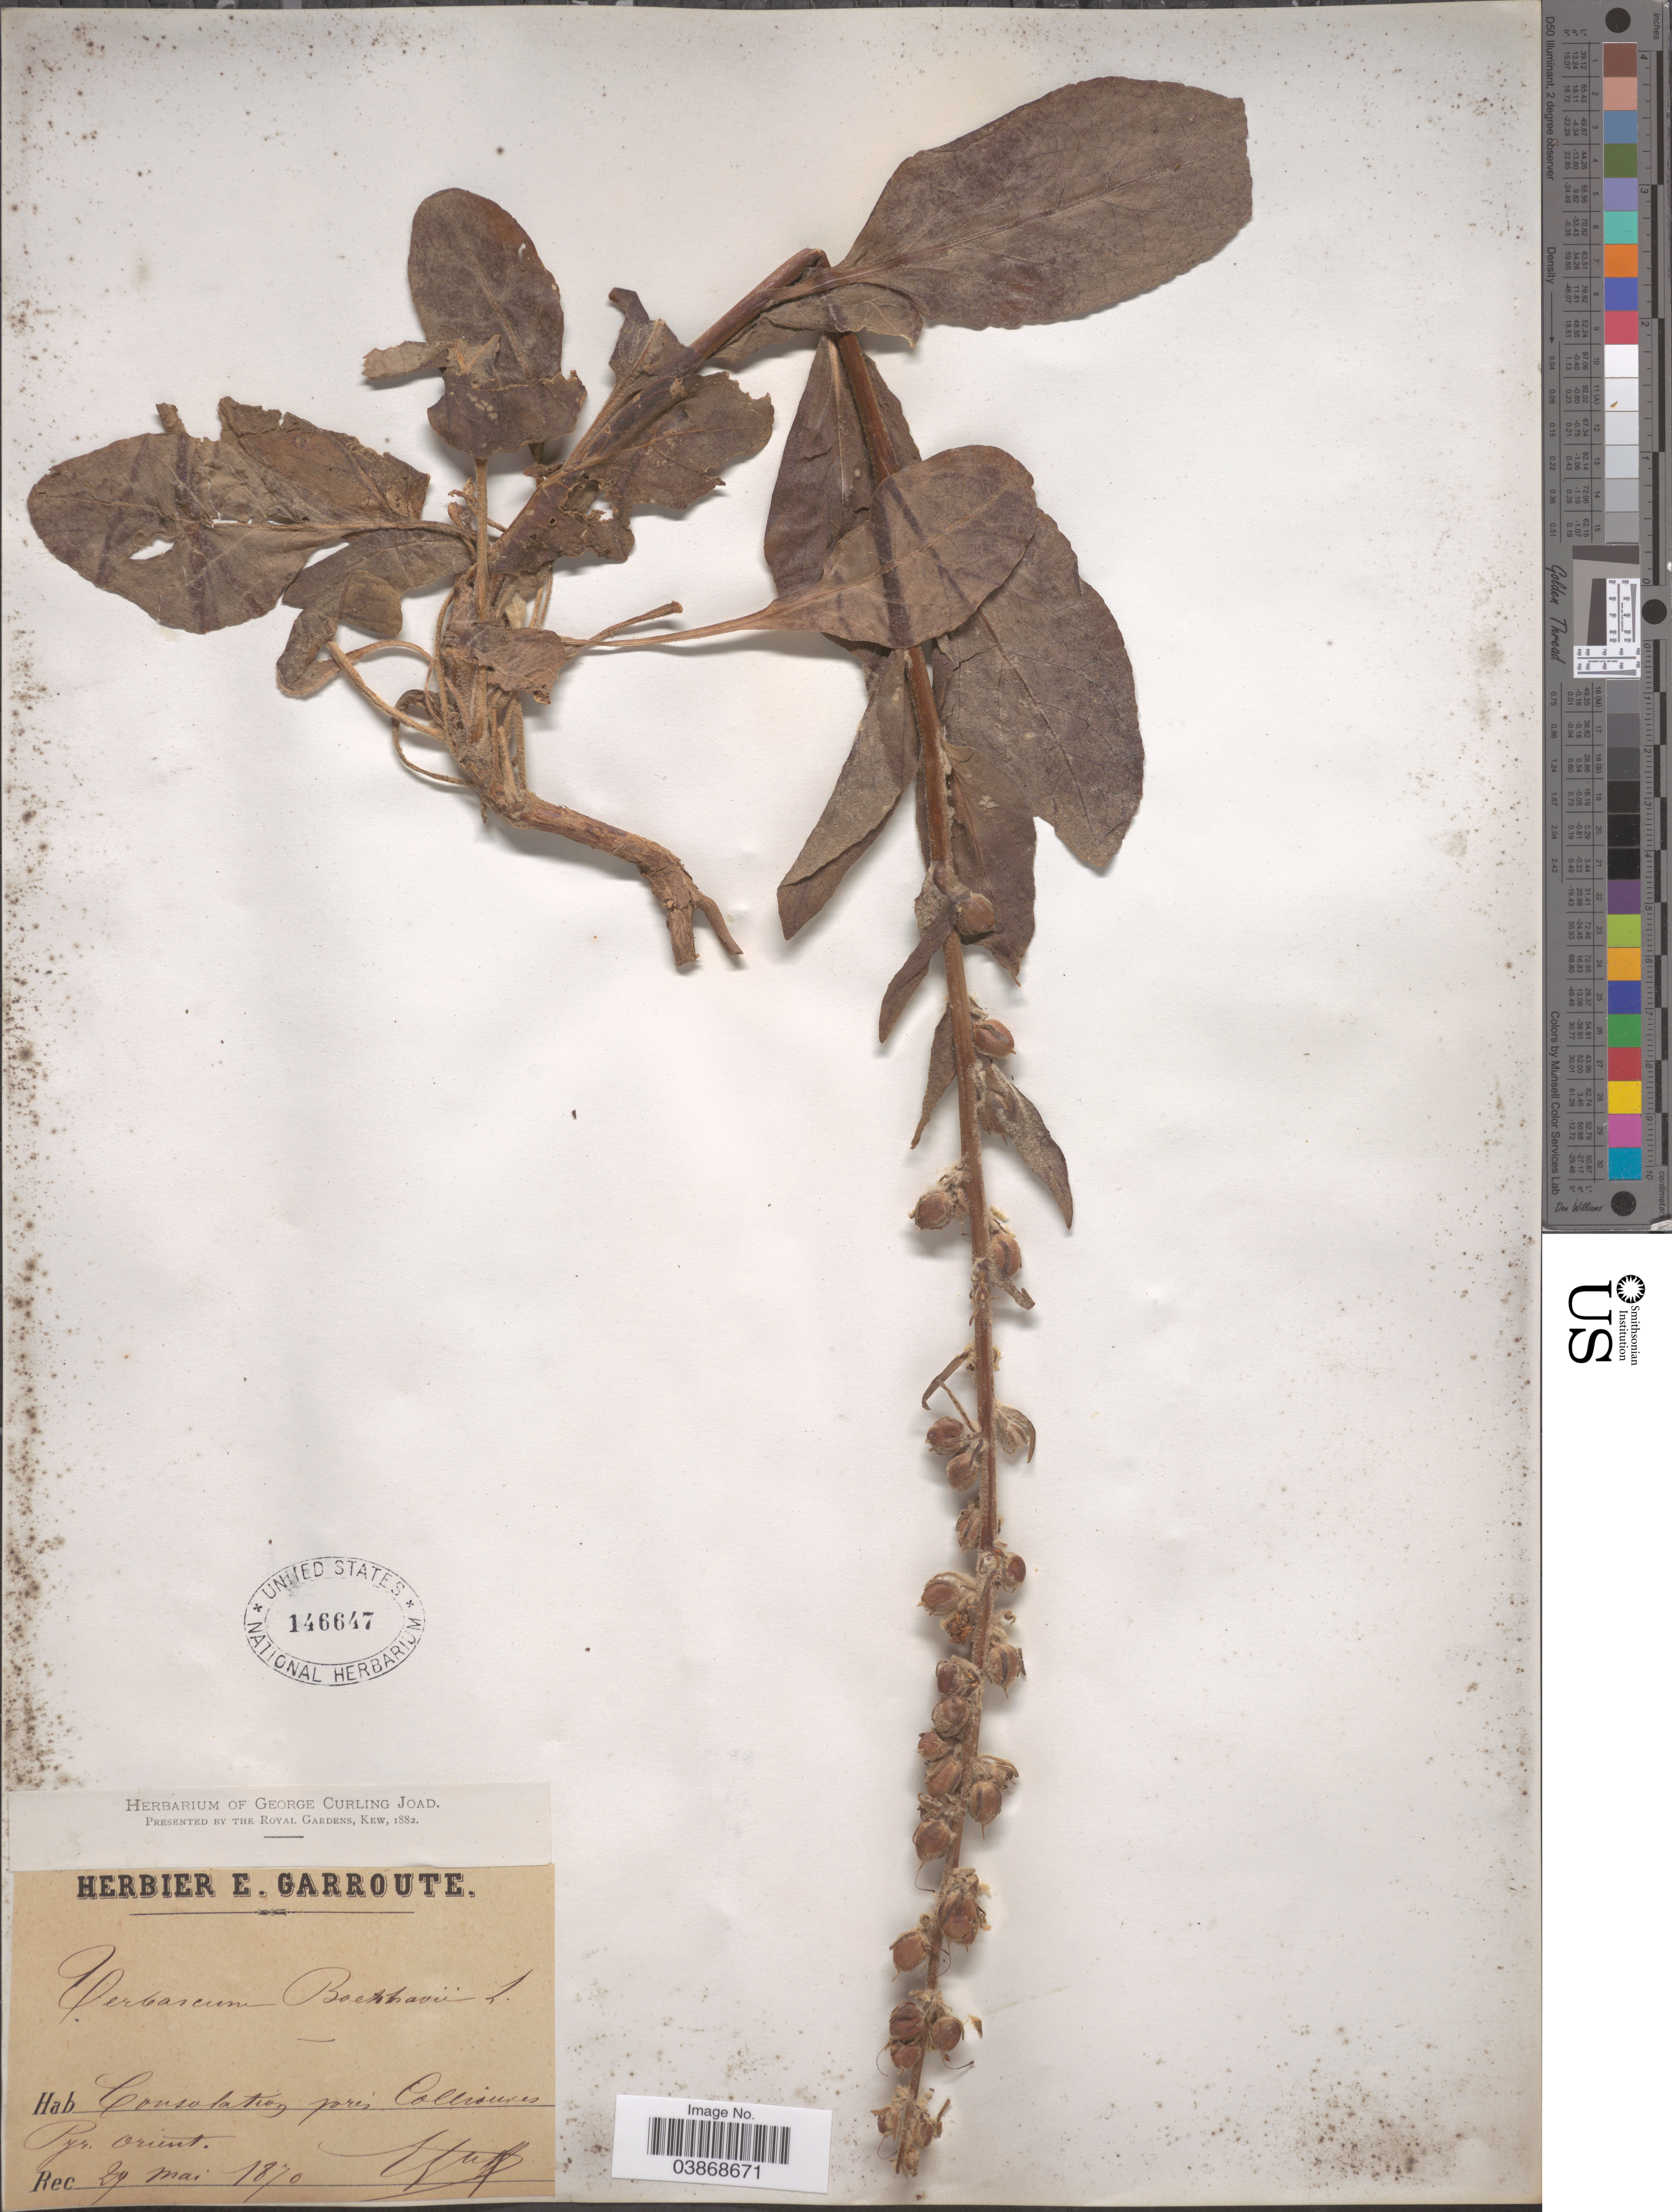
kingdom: Plantae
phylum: Tracheophyta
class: Magnoliopsida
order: Lamiales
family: Scrophulariaceae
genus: Verbascum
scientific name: Verbascum boerhavii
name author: L.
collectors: ex herb. E. Garroute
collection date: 1870-05-29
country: France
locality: Consolation pres Collioures Pyr. orient.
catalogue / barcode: US 146647